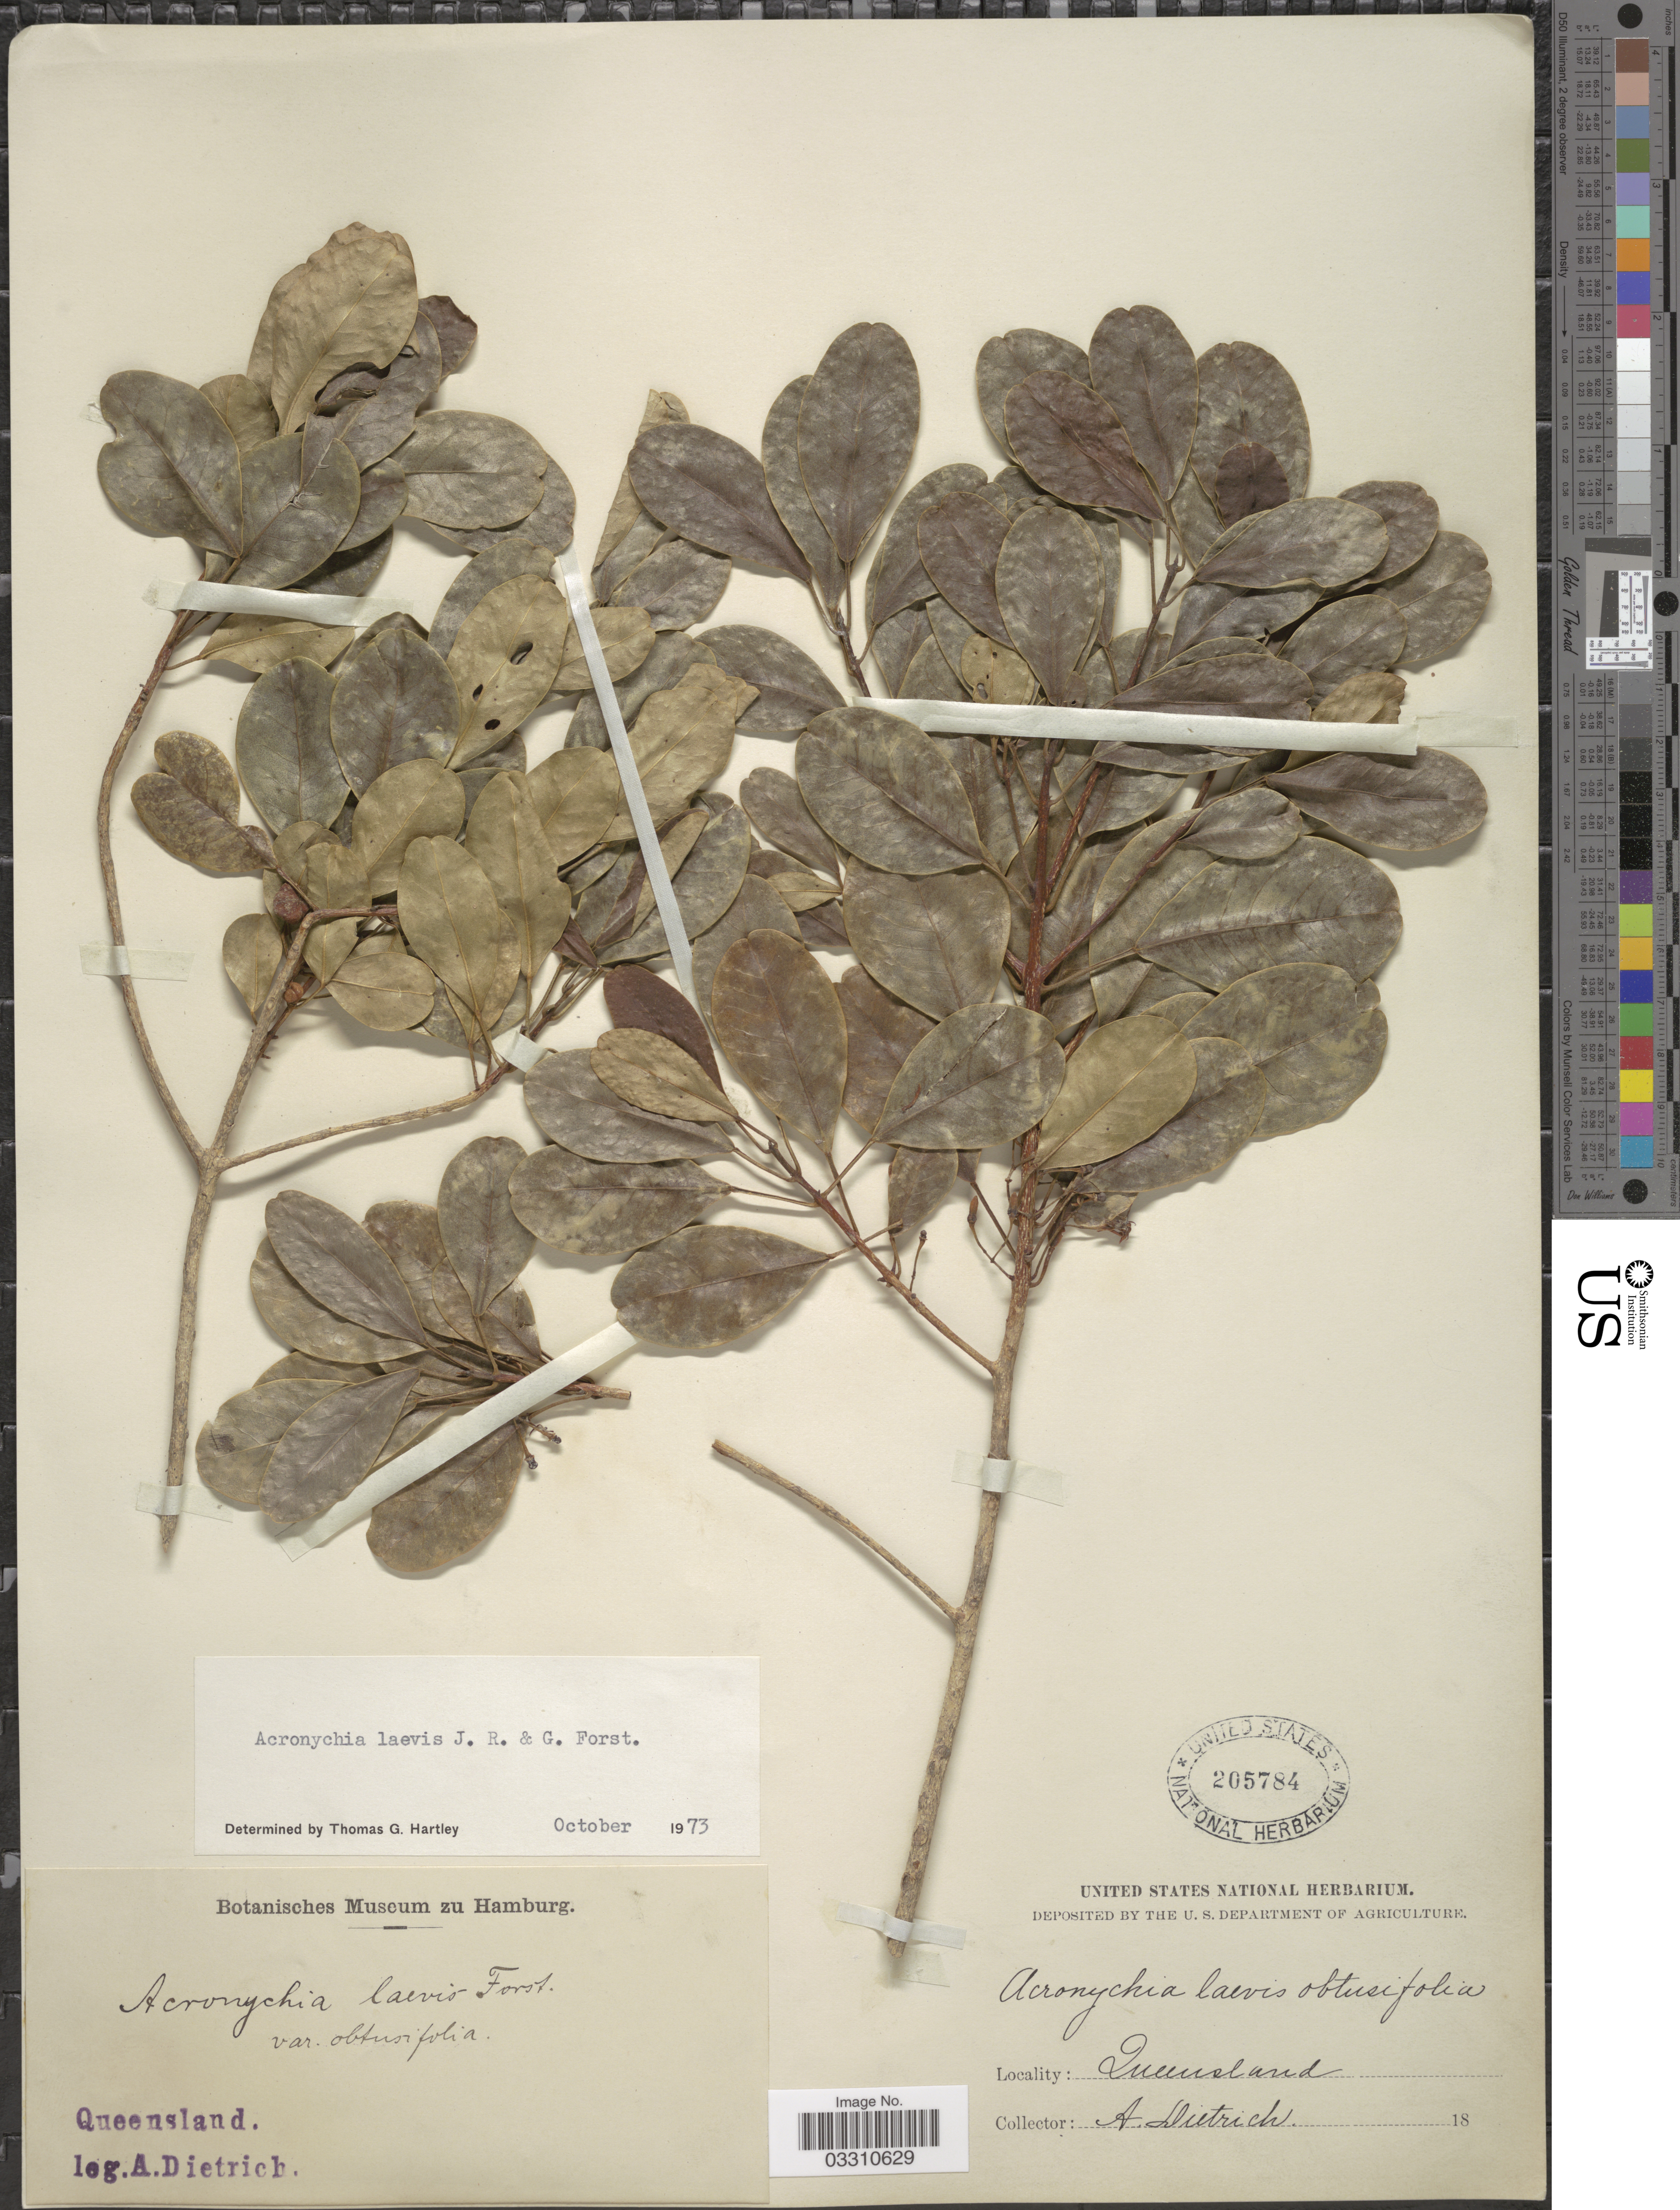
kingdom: Plantae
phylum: Tracheophyta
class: Magnoliopsida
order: Sapindales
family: Rutaceae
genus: Acronychia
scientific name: Acronychia laevis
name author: J.R. Forst. & G. Forst.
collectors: A. Dietrich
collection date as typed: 18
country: Australia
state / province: Queensland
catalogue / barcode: US 205784